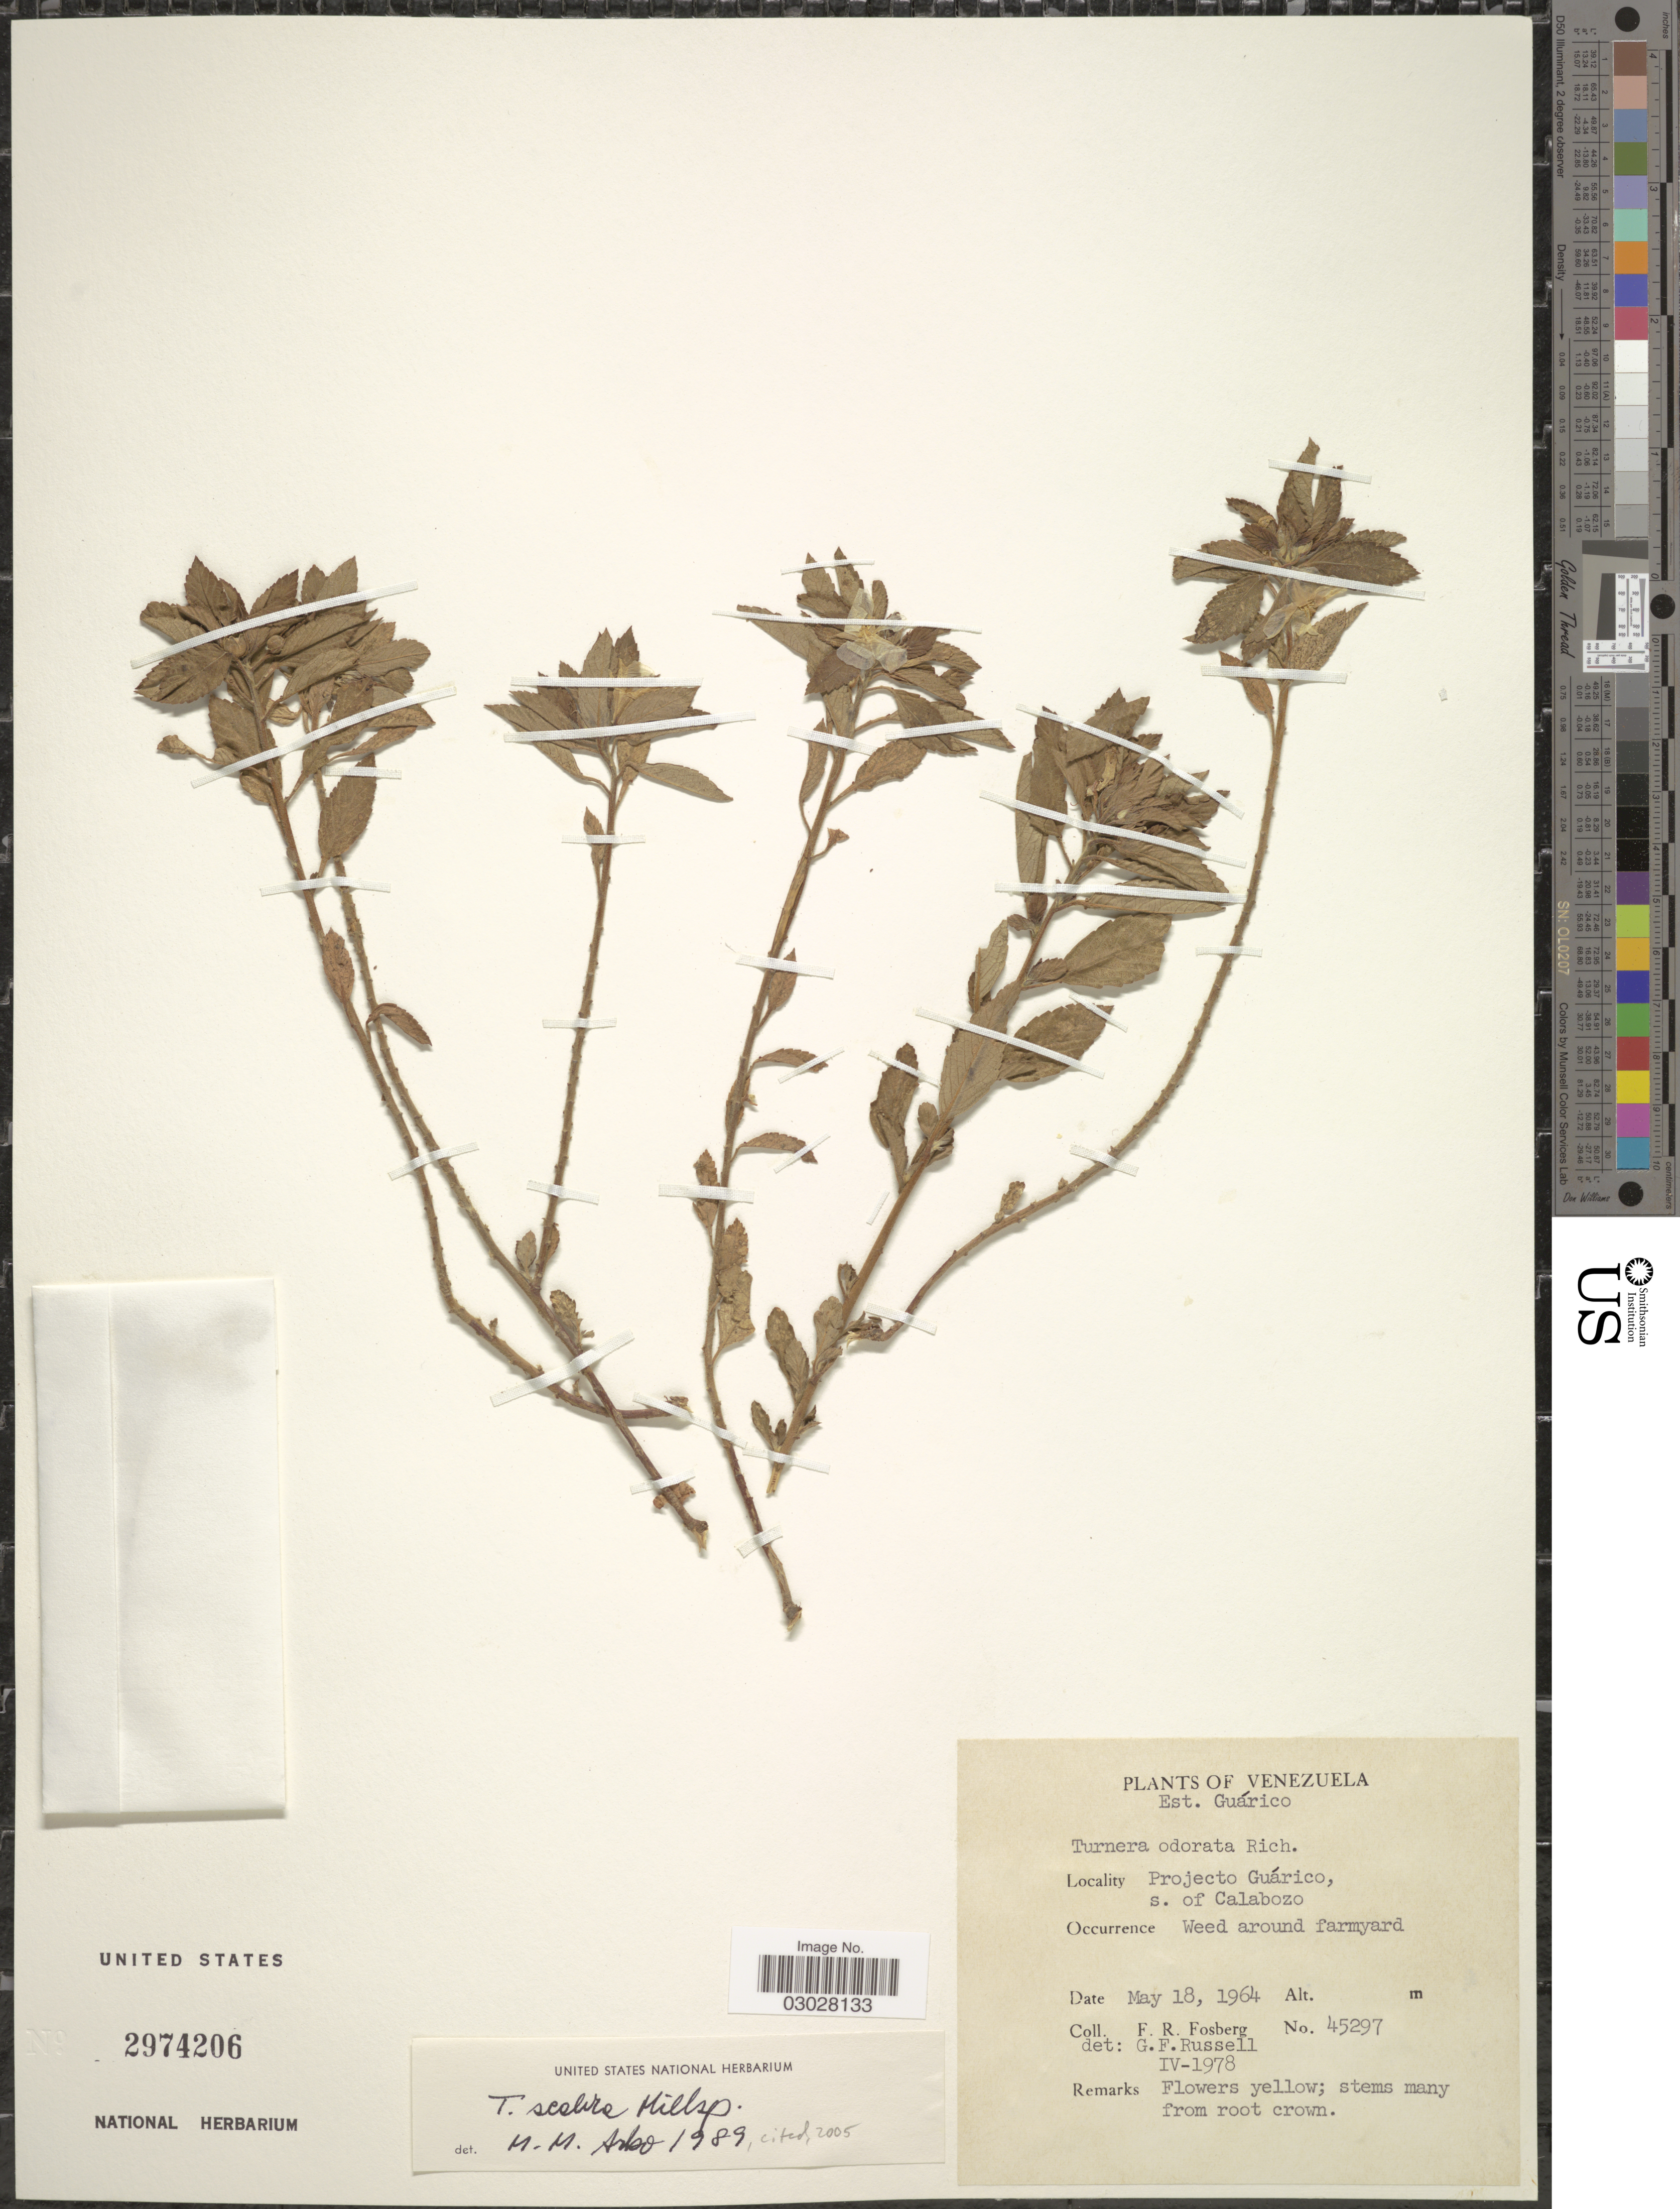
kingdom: Plantae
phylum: Tracheophyta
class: Magnoliopsida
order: Malpighiales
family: Turneraceae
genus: Turnera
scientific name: Turnera scabra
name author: Millsp.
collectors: F. R. Fosberg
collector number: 45297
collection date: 1964-05-18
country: Venezuela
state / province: Guárico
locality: Est. Guárico. Projecto Guárico, s. of Calabozo.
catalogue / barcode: US 2974206